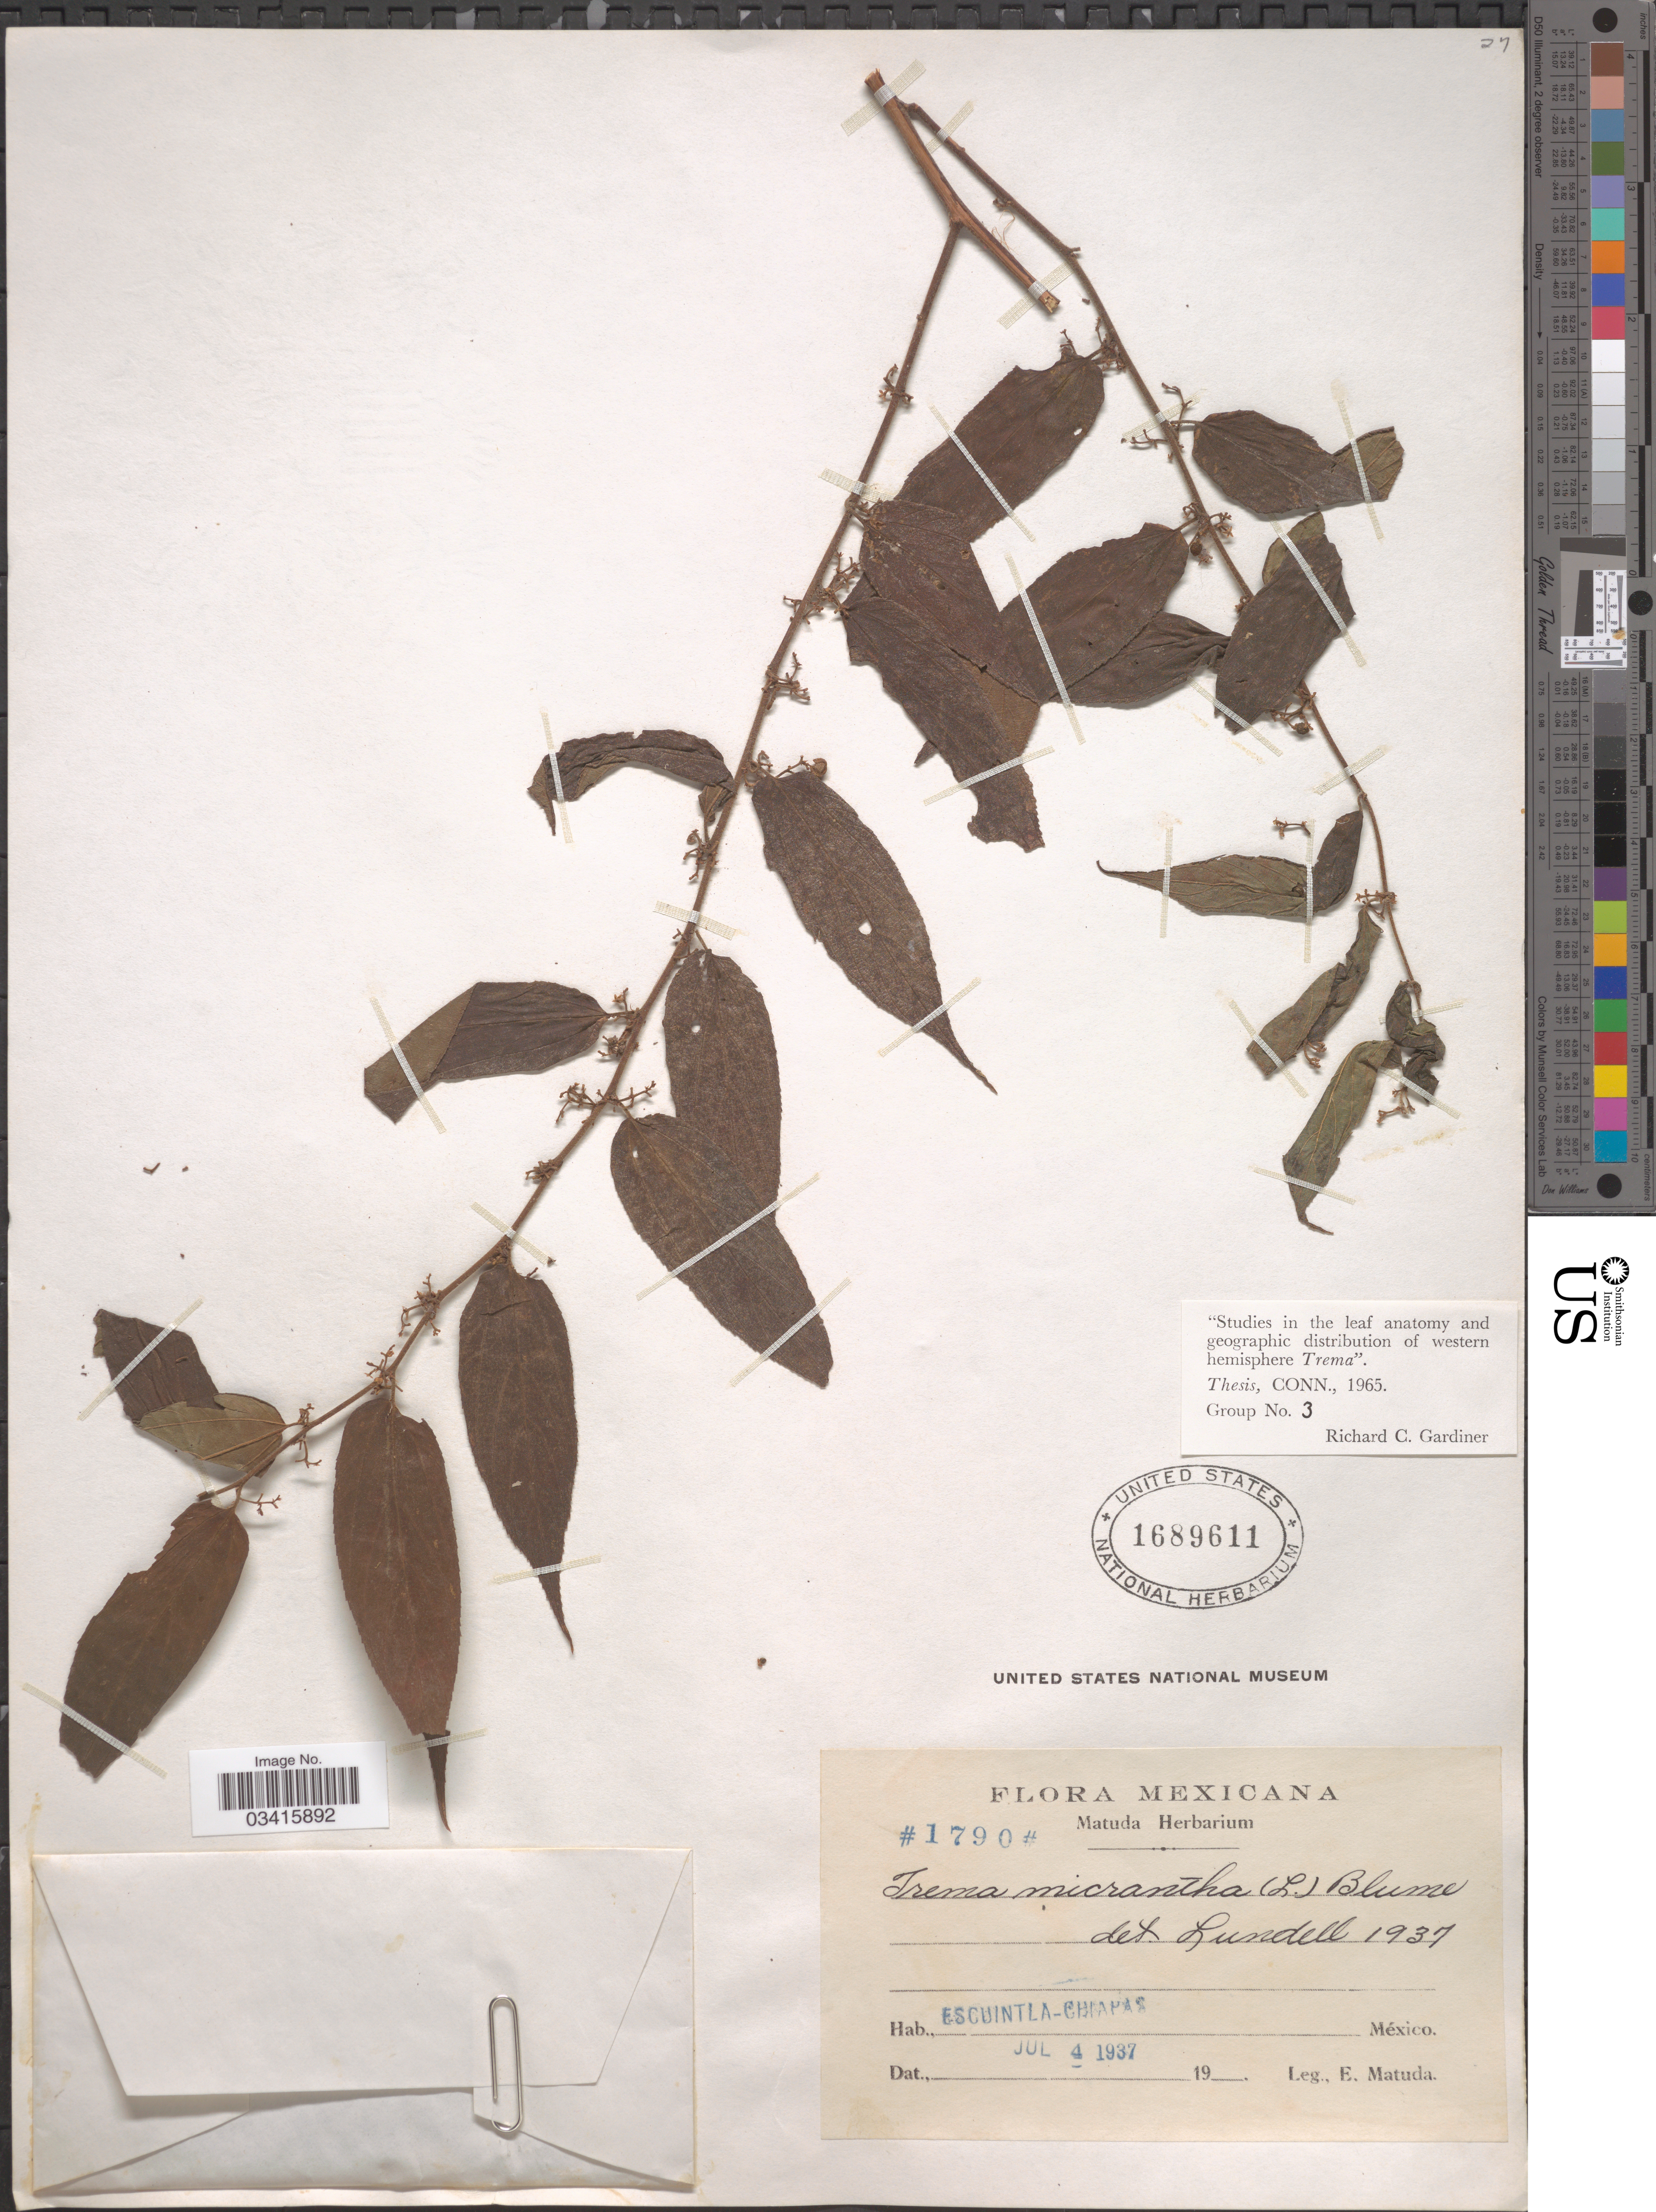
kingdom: Plantae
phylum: Tracheophyta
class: Magnoliopsida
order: Rosales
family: Cannabaceae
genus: Trema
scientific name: Trema micranthum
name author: (L.) Blume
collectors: E. Matuda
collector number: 1790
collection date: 1937-07-04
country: Mexico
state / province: Chiapas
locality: Escuintla.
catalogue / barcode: US 1689611